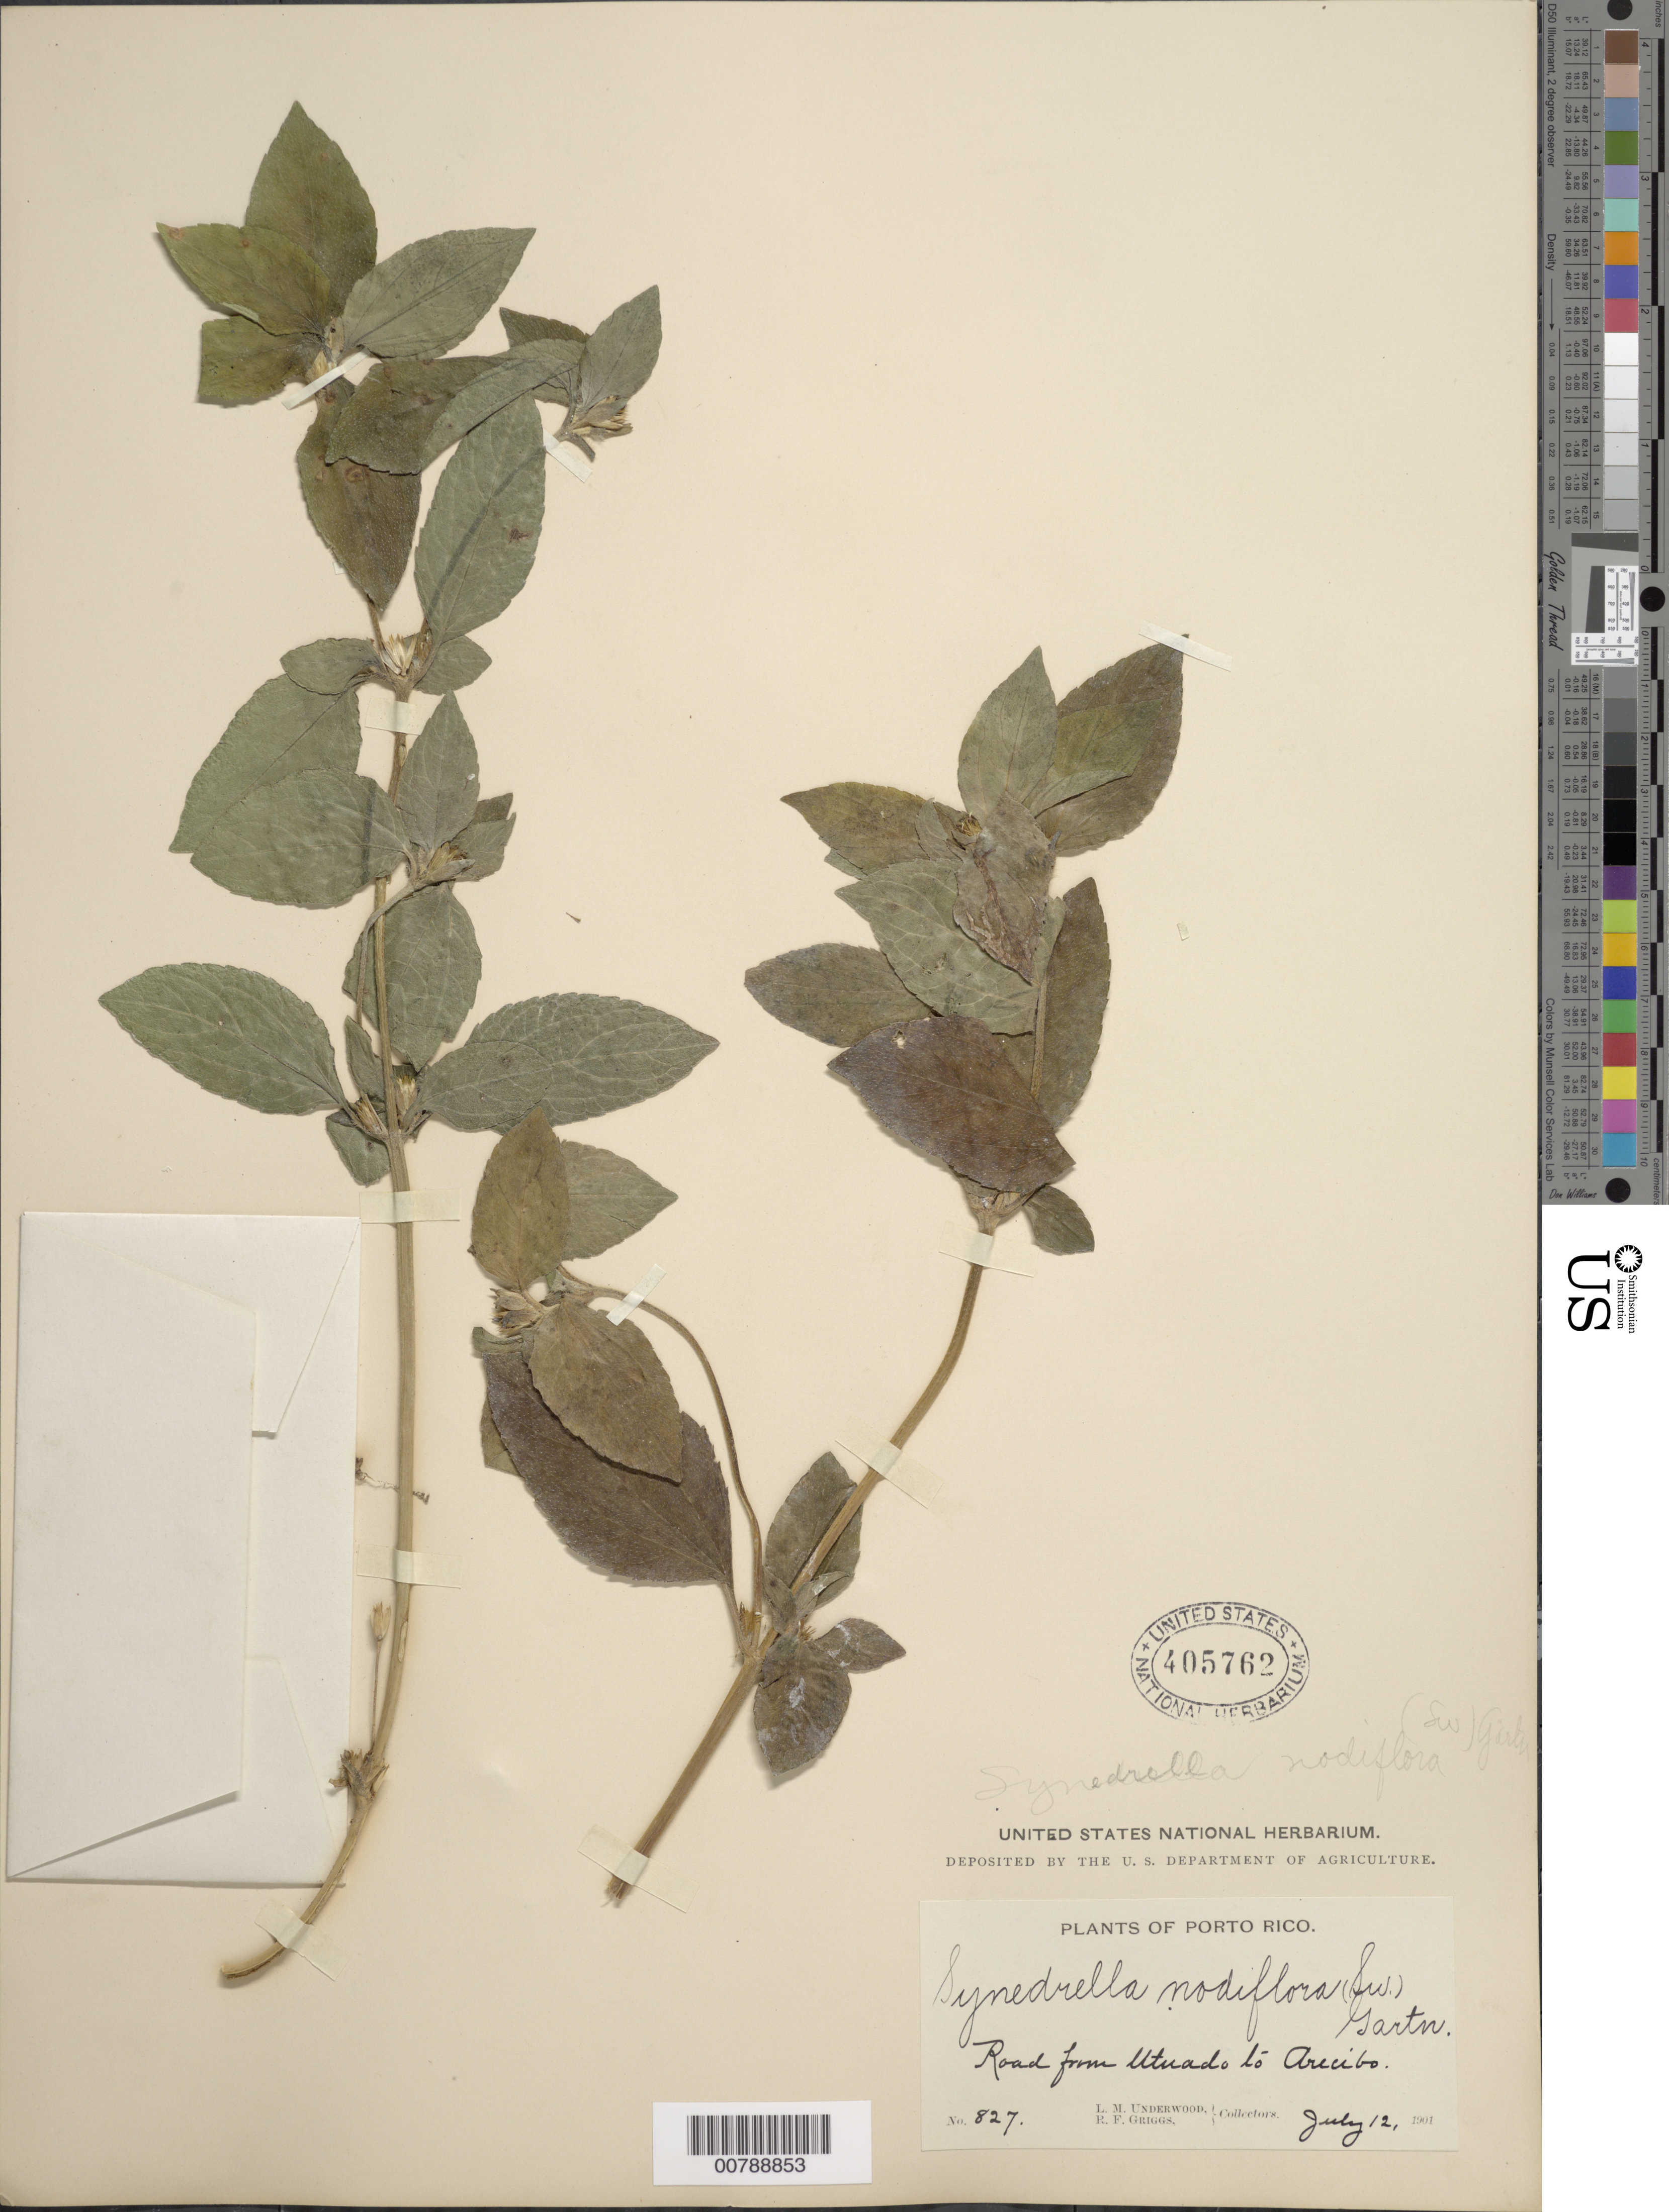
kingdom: Plantae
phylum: Tracheophyta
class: Magnoliopsida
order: Asterales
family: Asteraceae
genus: Synedrella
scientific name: Synedrella nodiflora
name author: (L.) Gaertn.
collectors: L. M. Underwood & R. F. Griggs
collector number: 827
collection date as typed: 12 Jul 1901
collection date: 1901-07-12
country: Puerto Rico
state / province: Arecibo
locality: Road from Utuado to Arecibo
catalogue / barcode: US 405762